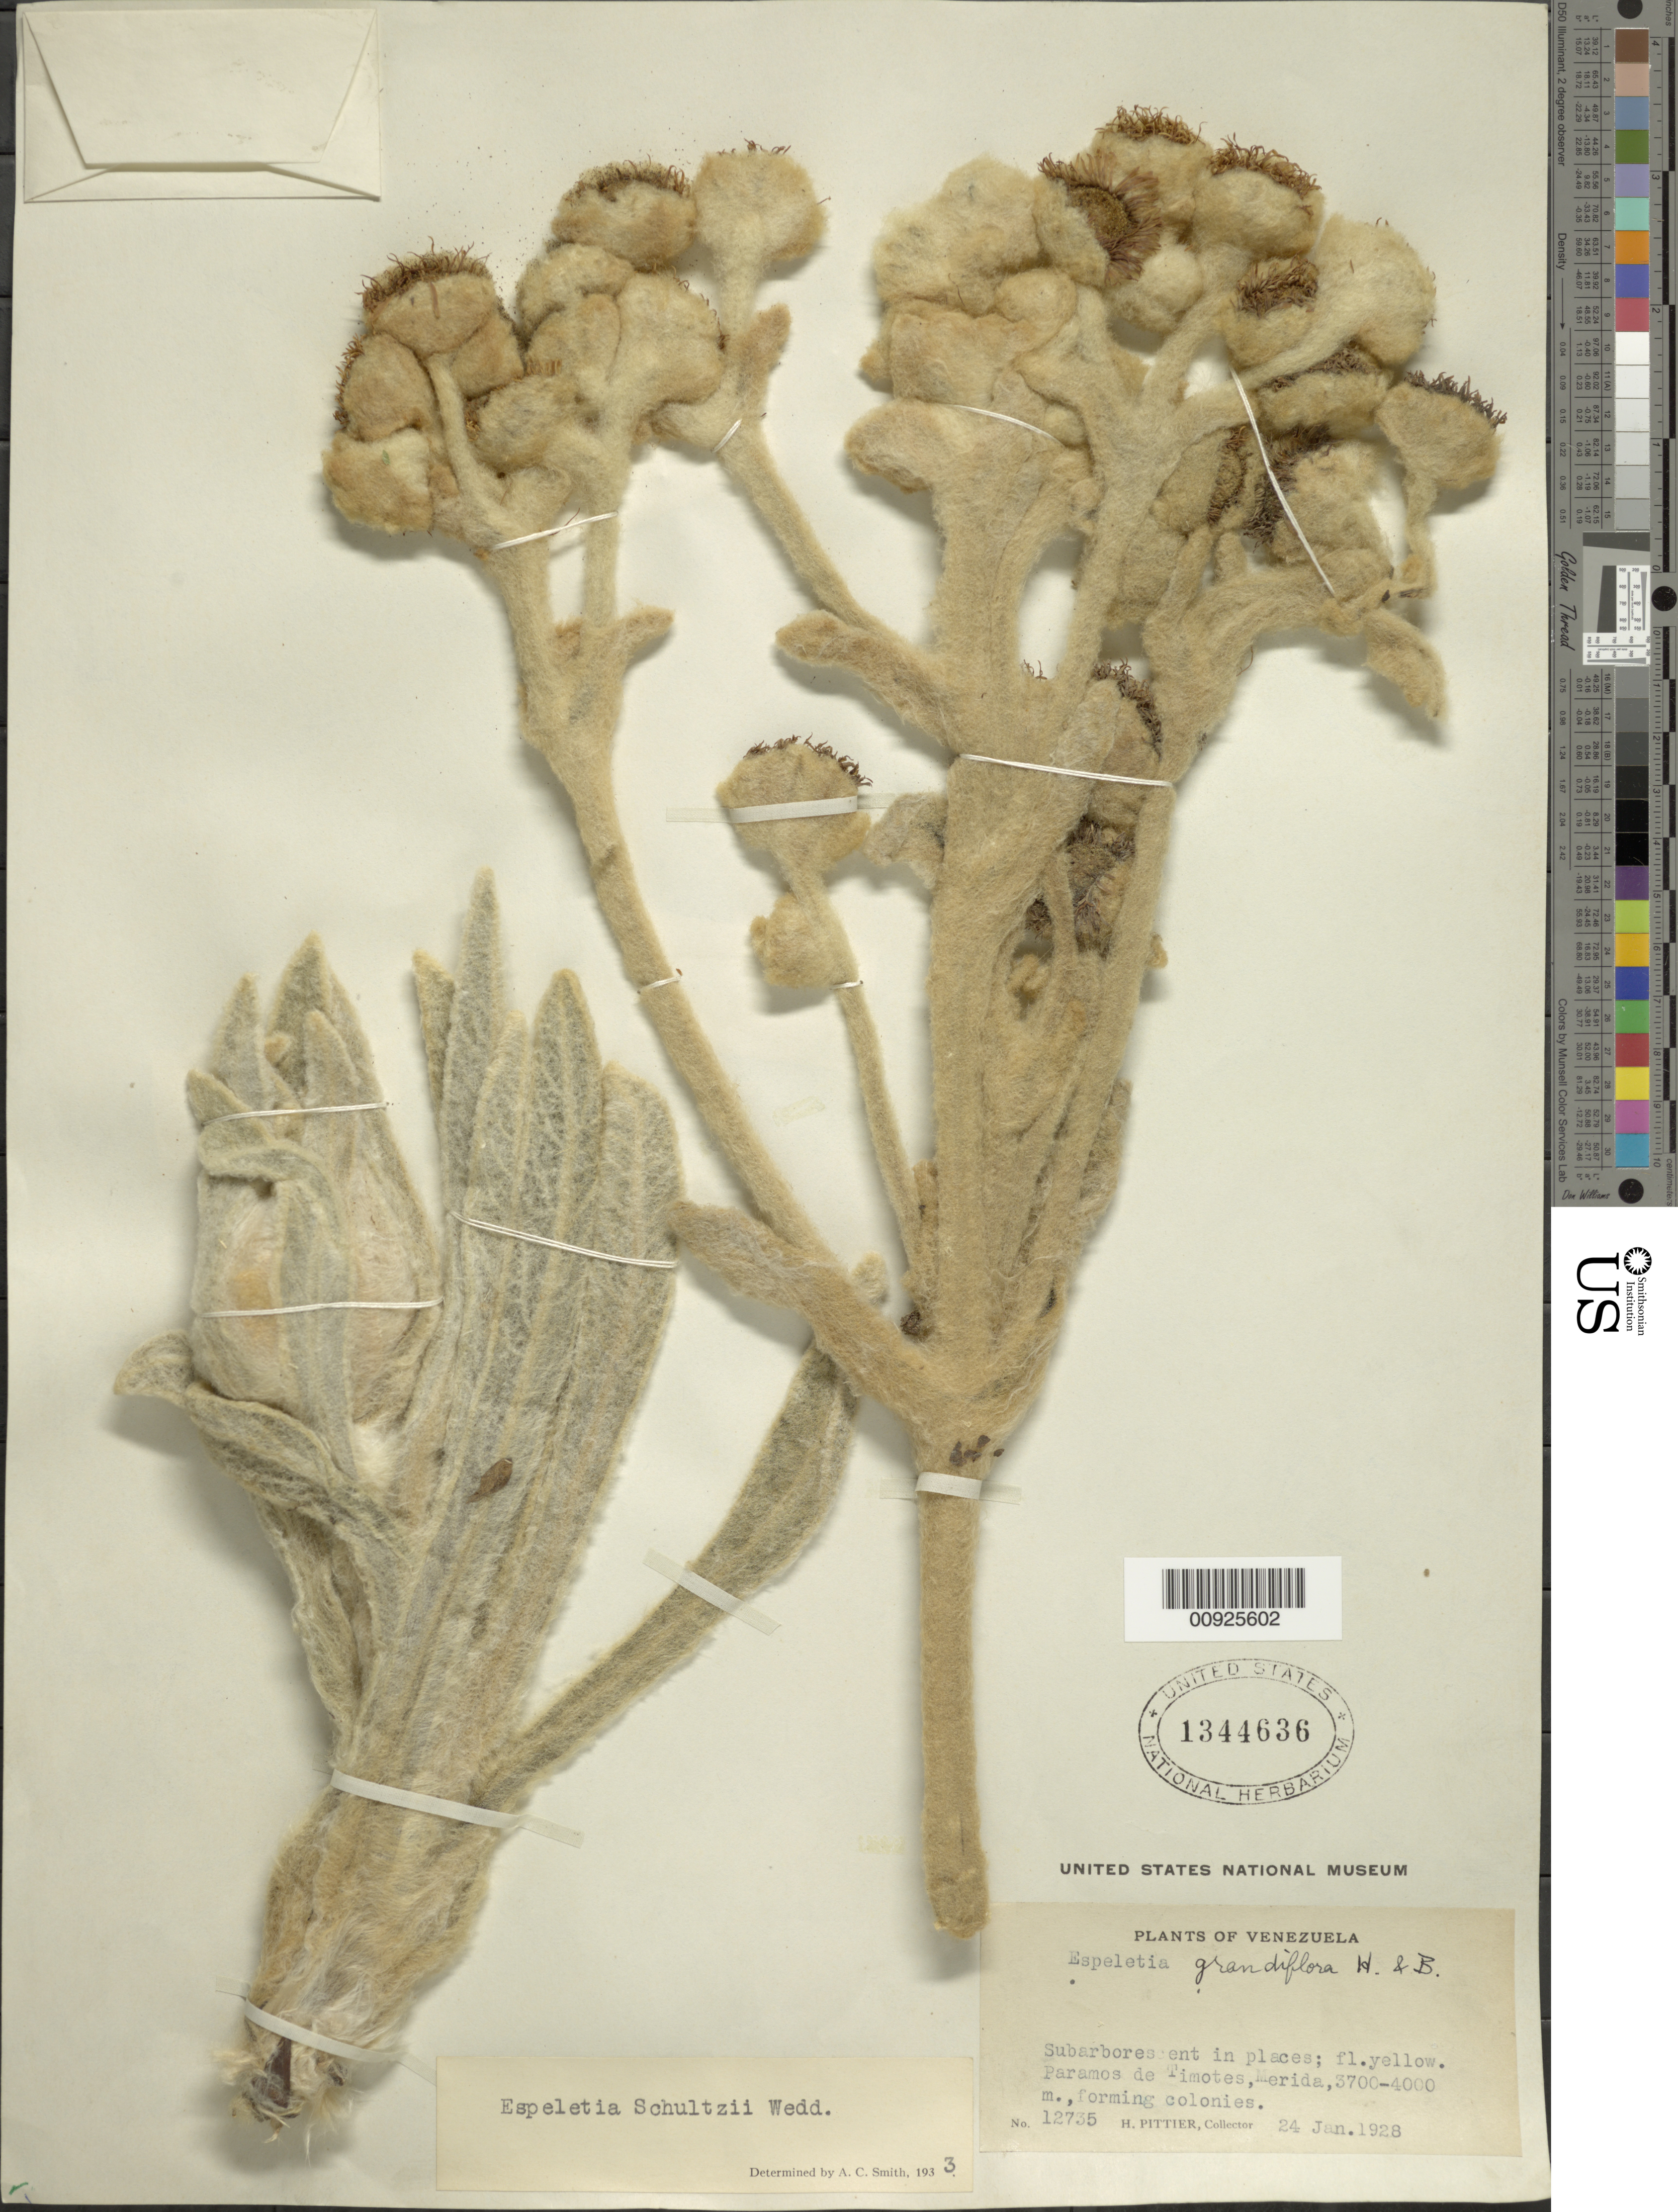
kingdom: Plantae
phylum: Tracheophyta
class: Magnoliopsida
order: Asterales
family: Asteraceae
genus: Espeletia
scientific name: Espeletia schultzii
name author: Wedd.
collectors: H. F. Pittier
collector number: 12736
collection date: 1928-01-24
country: Venezuela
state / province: Mérida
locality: P. de Timotes. Páramo de Timotes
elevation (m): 3700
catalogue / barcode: US 1344636